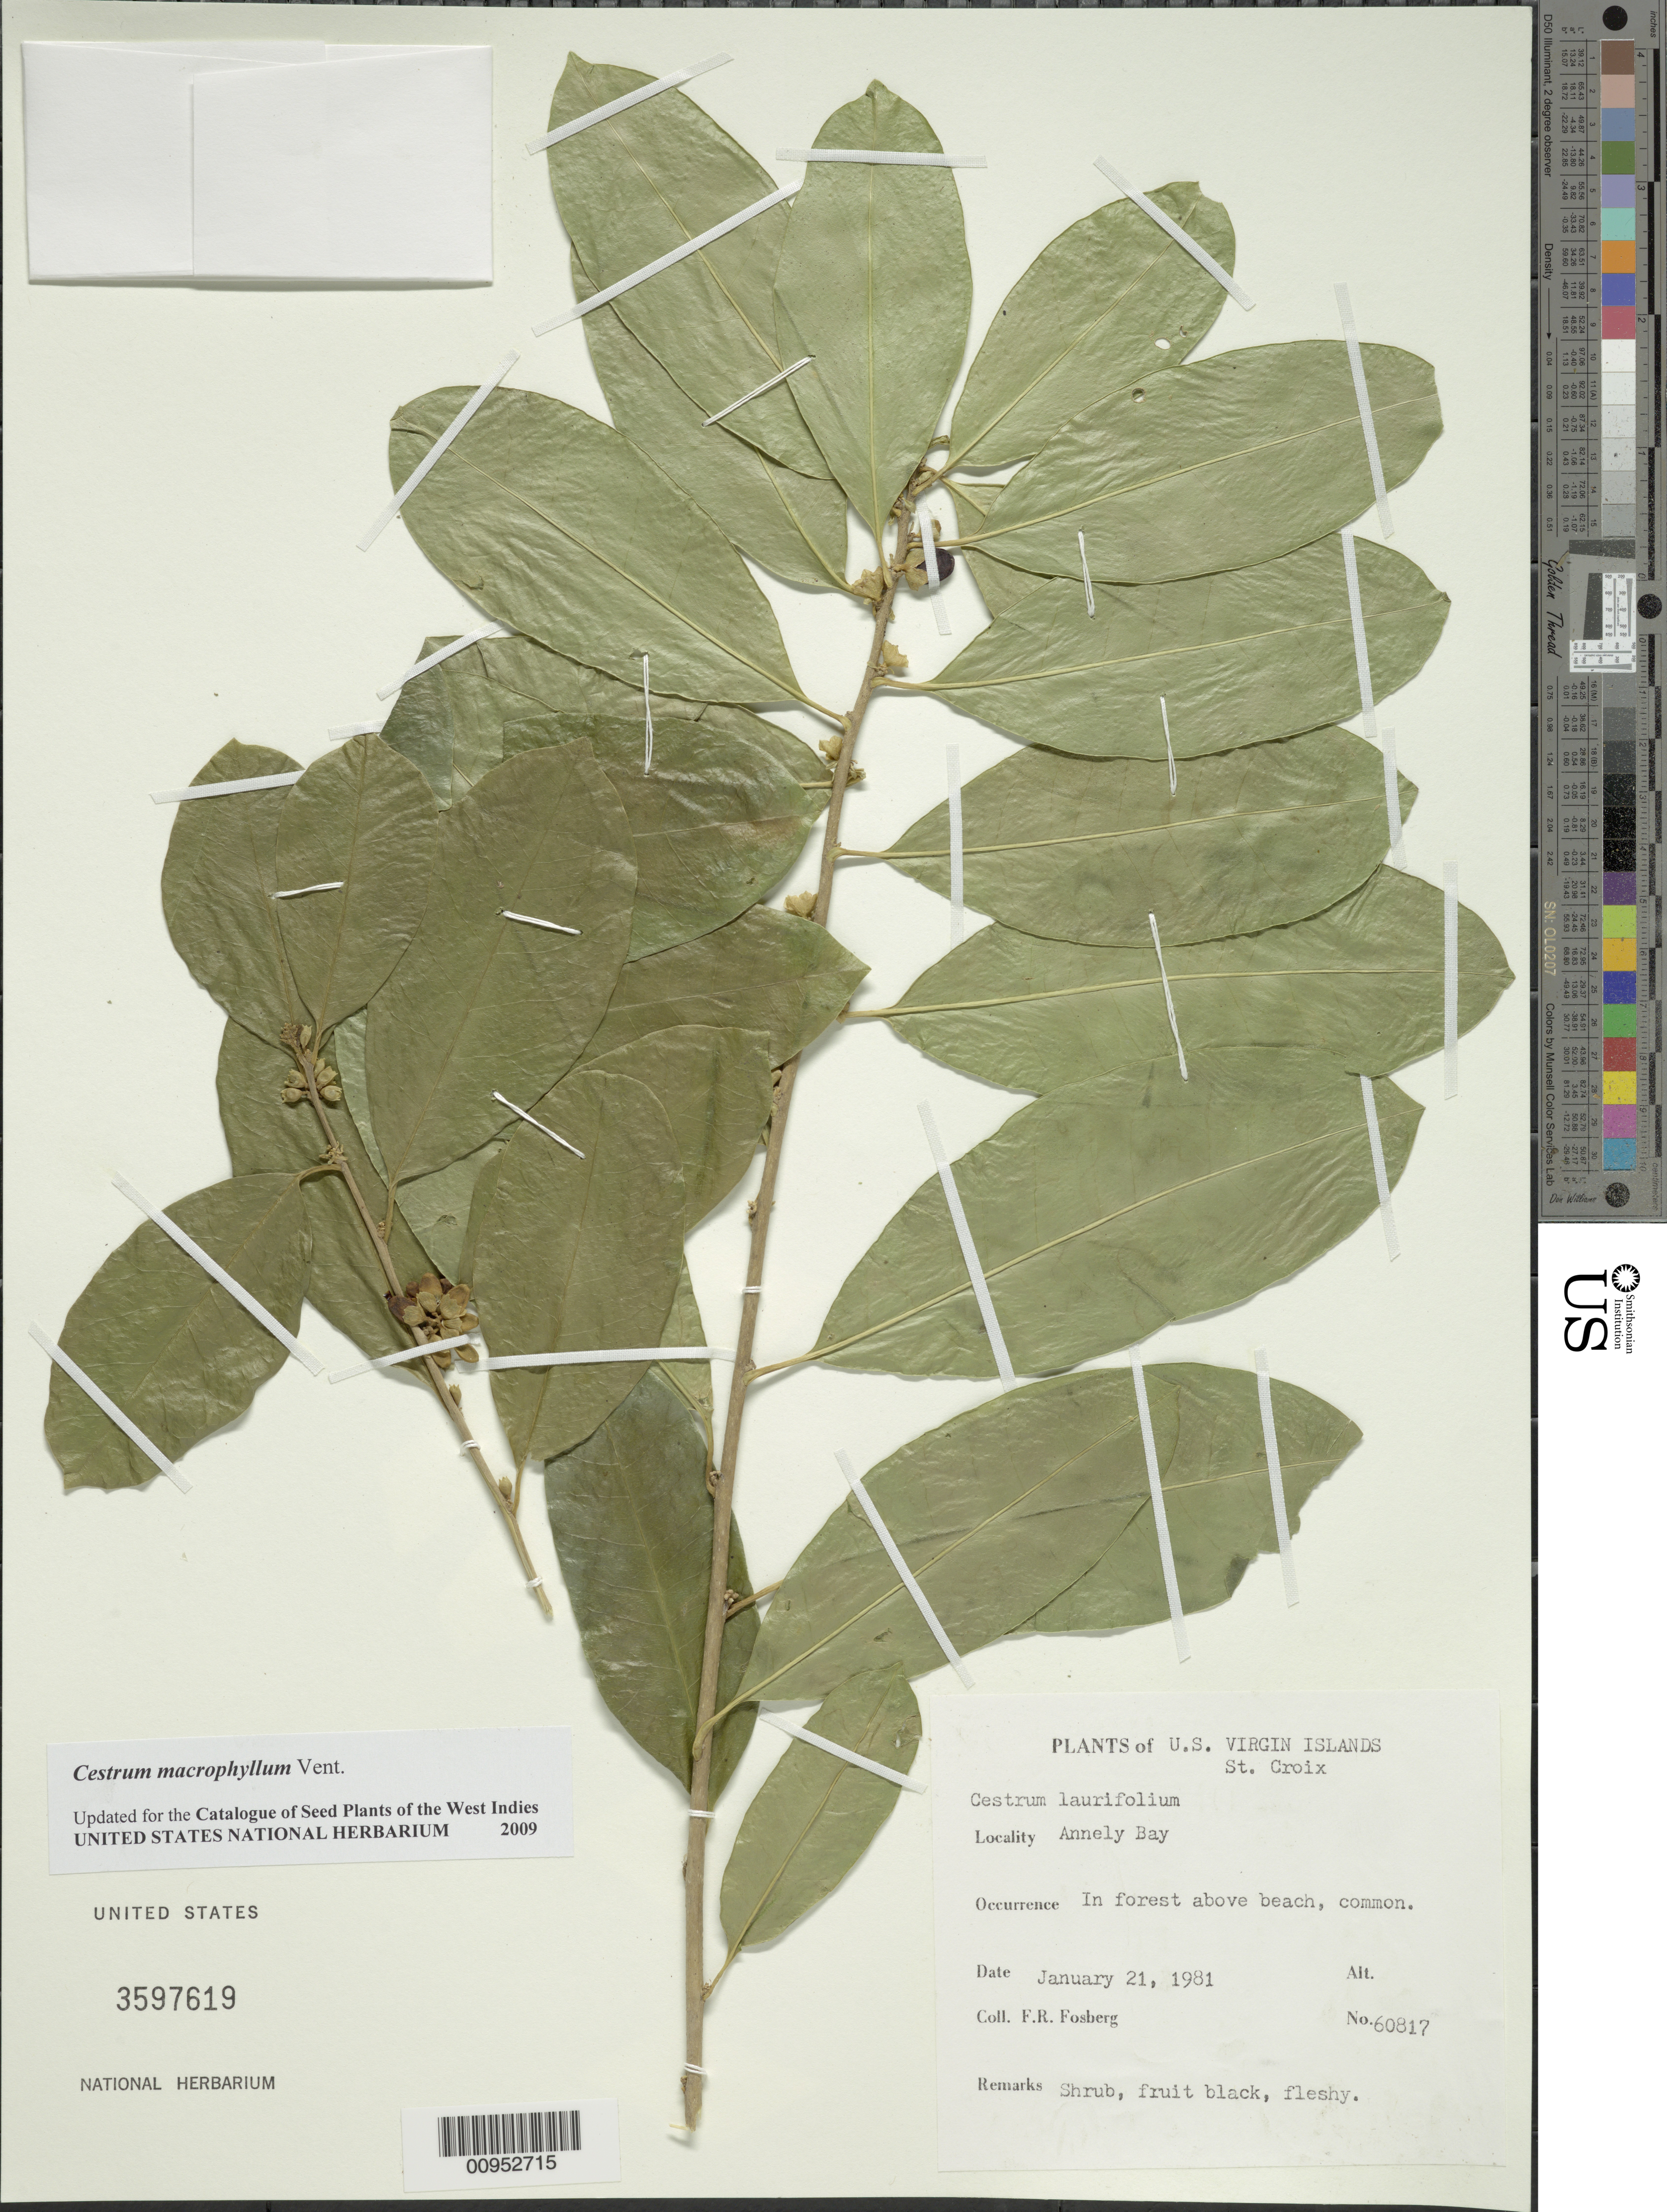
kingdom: Plantae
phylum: Tracheophyta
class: Magnoliopsida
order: Solanales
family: Solanaceae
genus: Cestrum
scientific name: Cestrum macrophyllum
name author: Vent.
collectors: F. R. Fosberg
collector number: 60817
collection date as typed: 21 Jan 1981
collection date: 1981-01-21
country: U.S. Virgin Islands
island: St. Croix I.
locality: Annely Bay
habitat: In forest above beach, common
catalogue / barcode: US 3597619